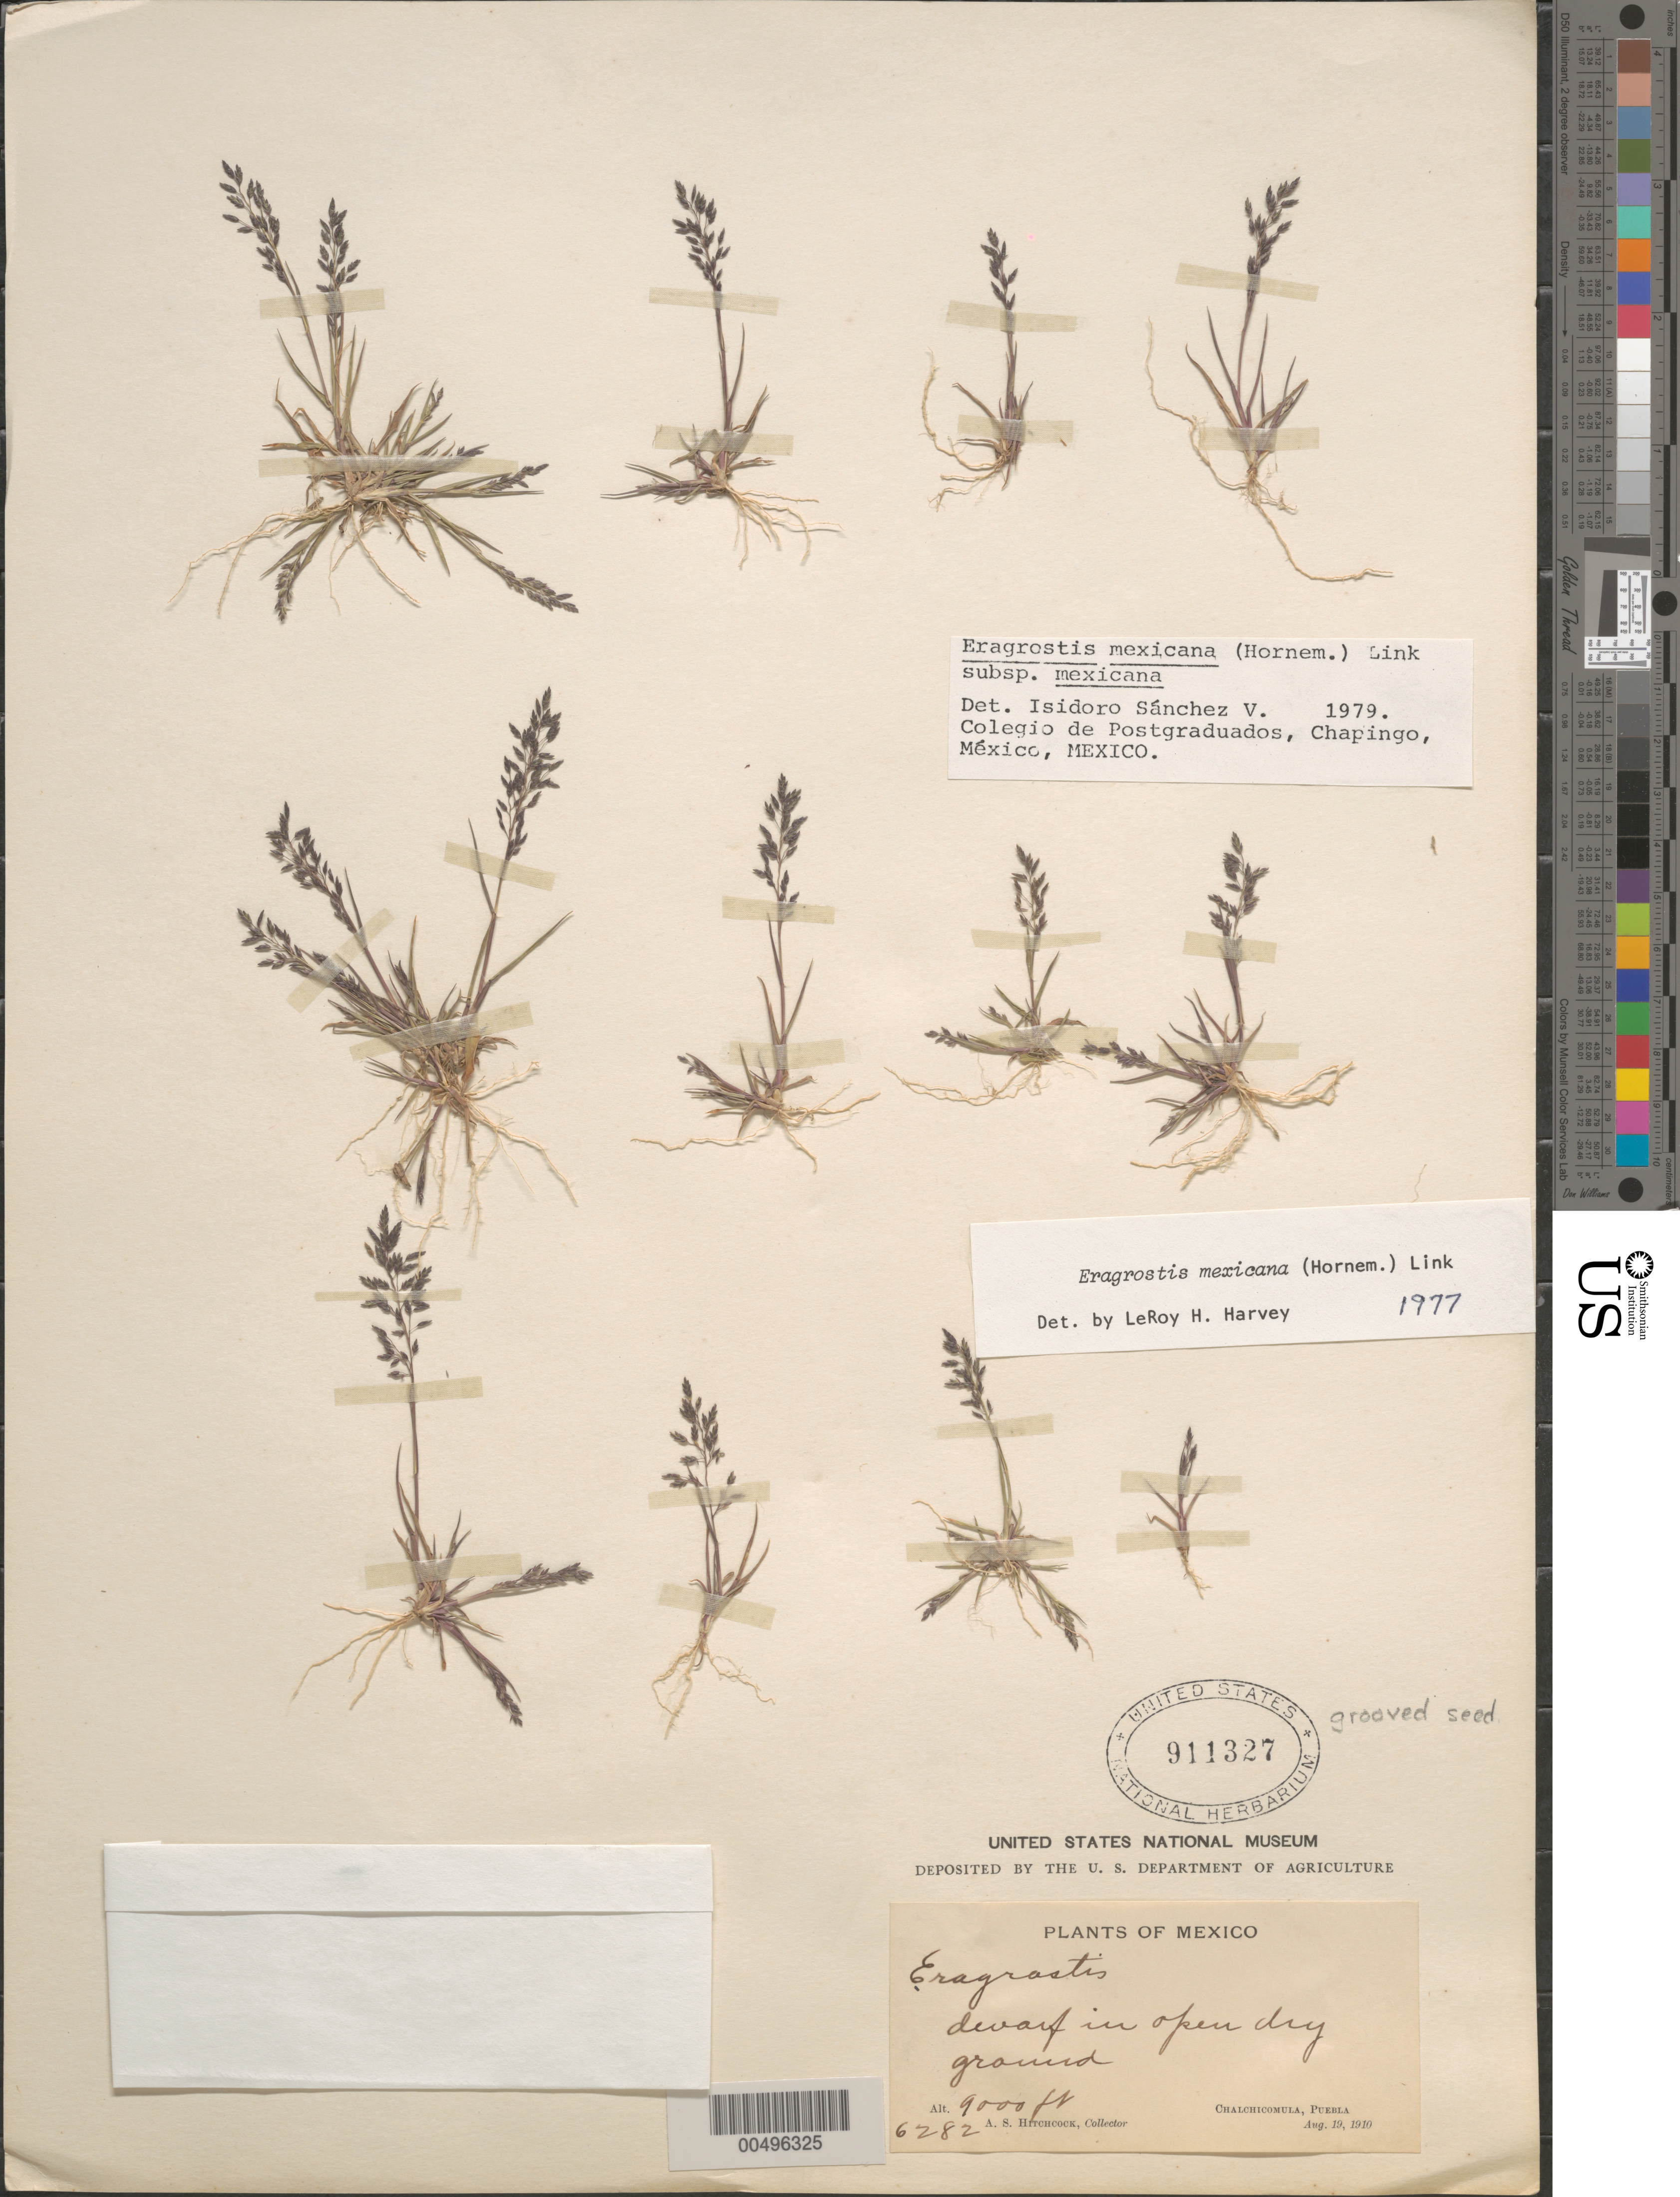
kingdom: Plantae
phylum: Tracheophyta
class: Liliopsida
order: Poales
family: Poaceae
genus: Eragrostis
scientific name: Eragrostis mexicana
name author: (Hornem.) Link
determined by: Sánchez Vega, I. M.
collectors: A. S. Hitchcock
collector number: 6282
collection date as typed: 19 Aug 1910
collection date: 1910-08-19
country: Mexico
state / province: Puebla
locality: Chalchicomula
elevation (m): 2743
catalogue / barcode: US 911327